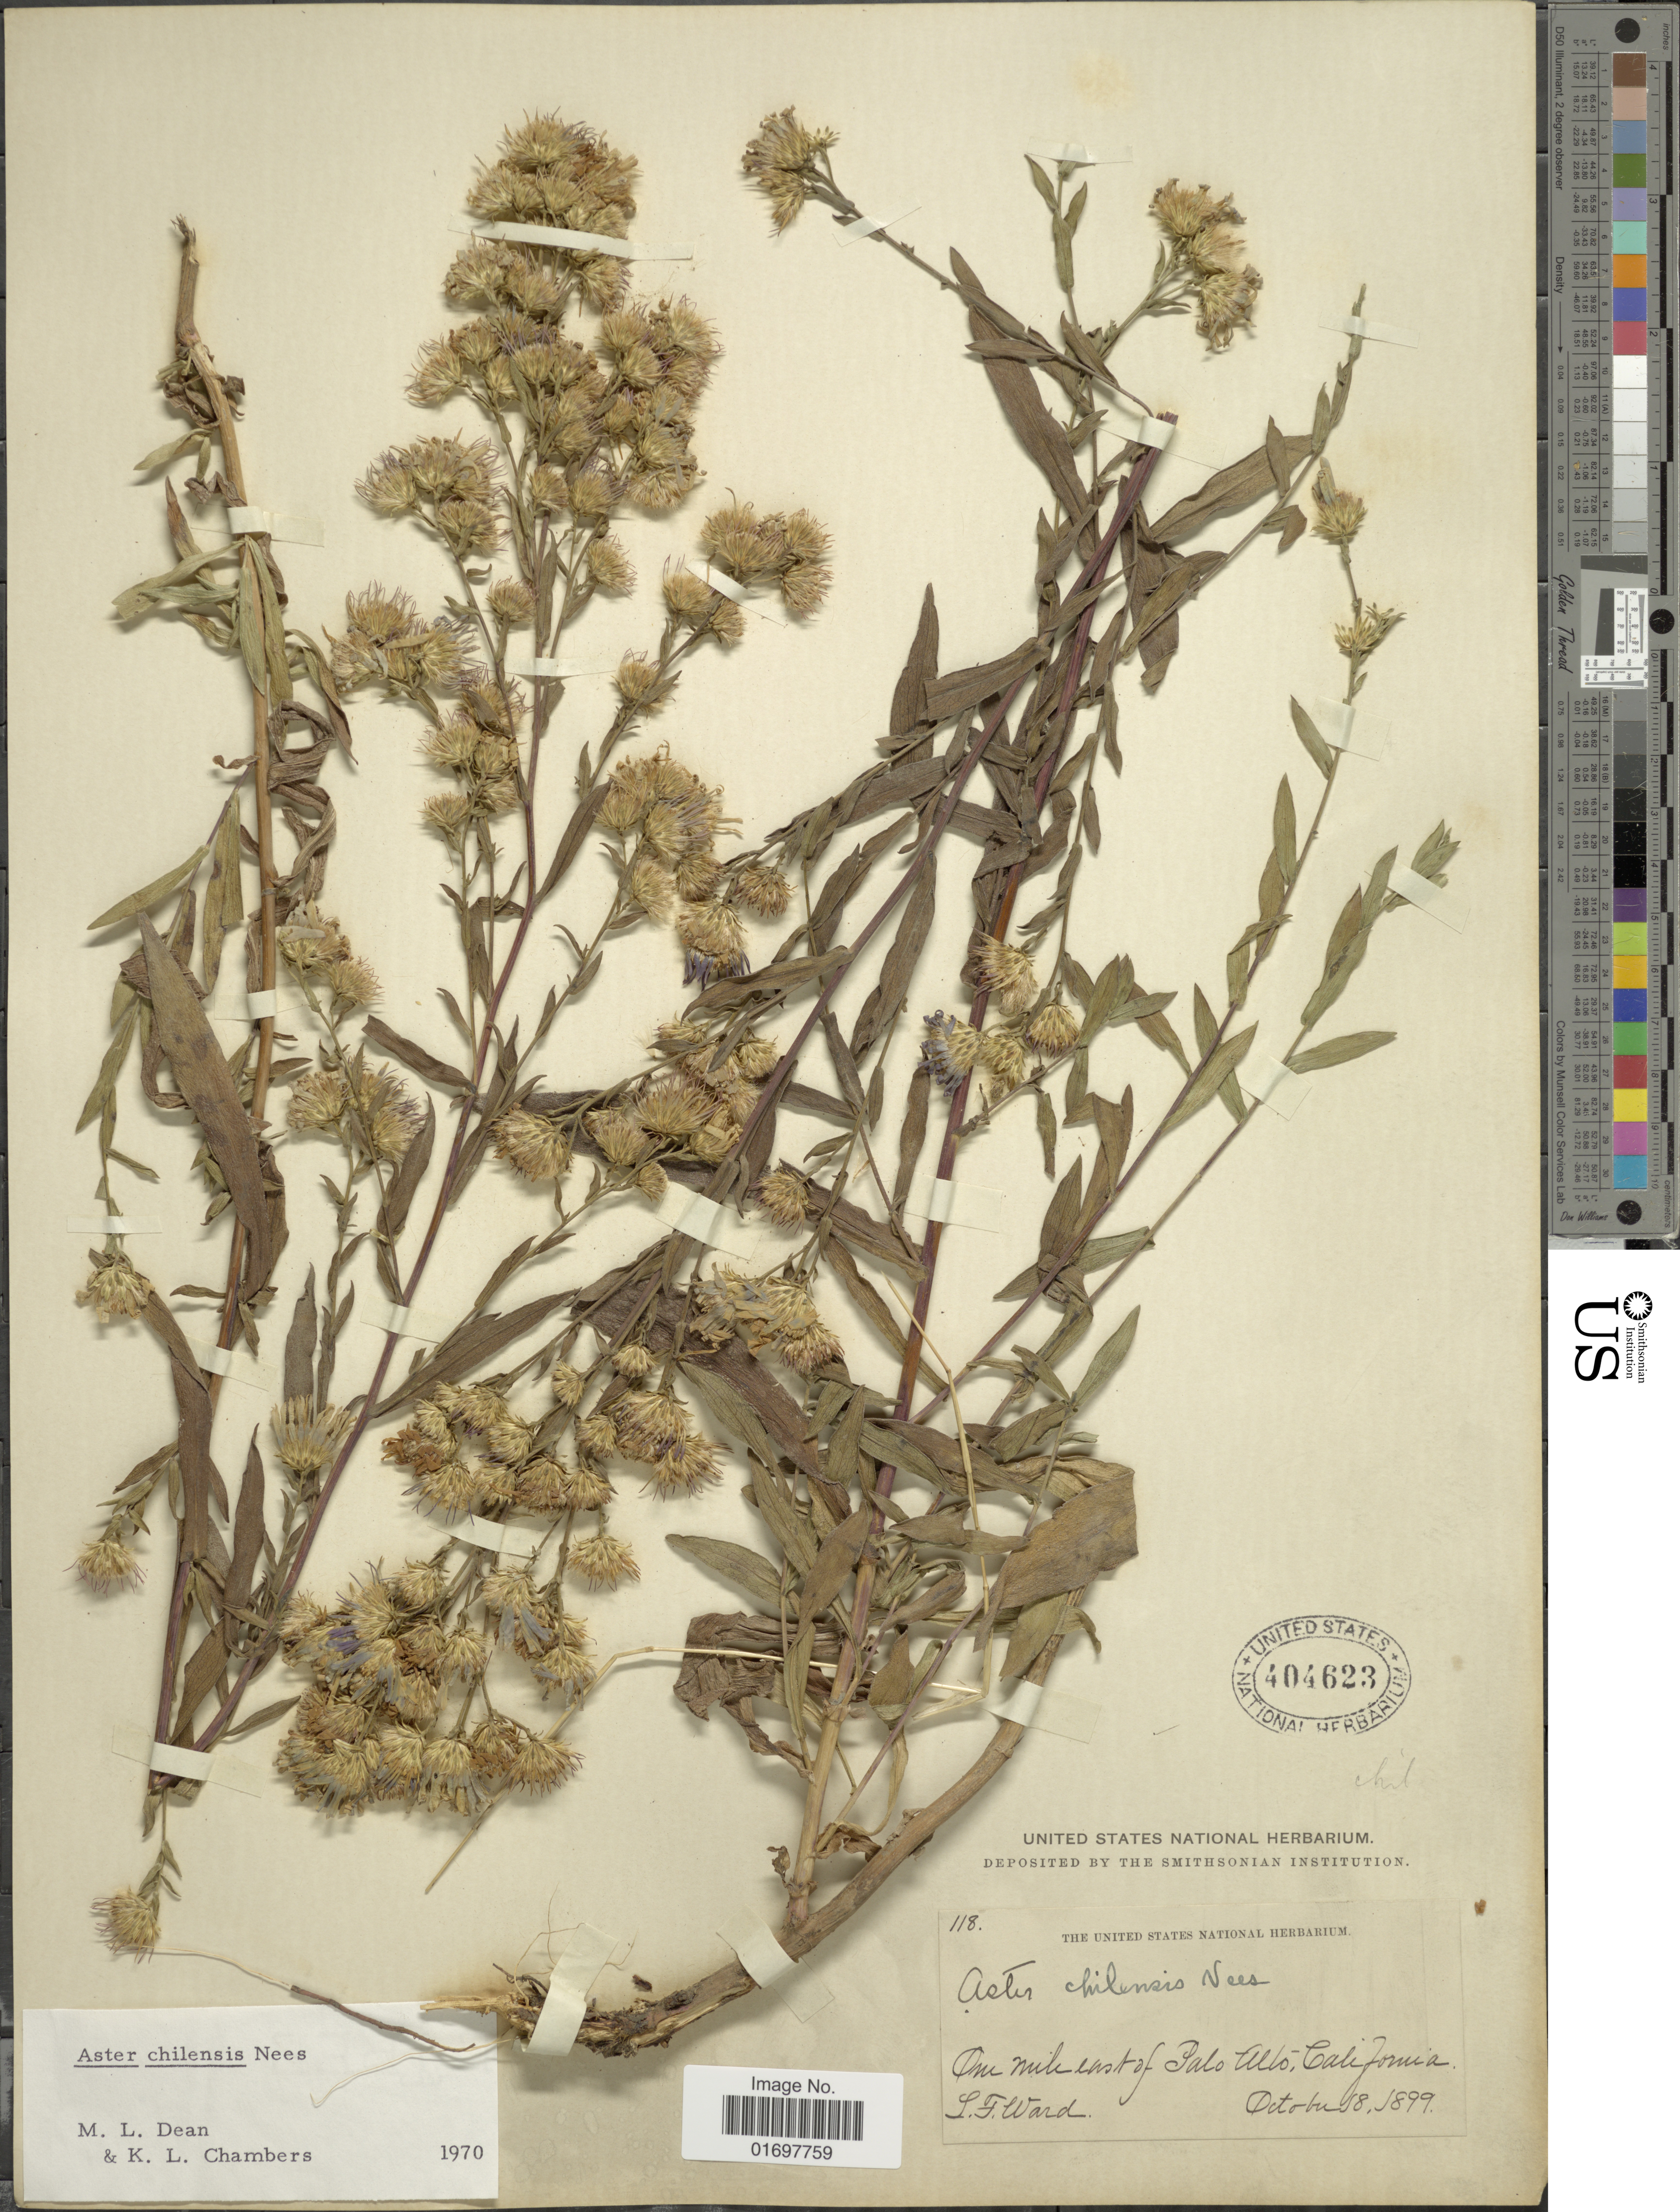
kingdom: Plantae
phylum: Tracheophyta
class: Magnoliopsida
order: Asterales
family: Asteraceae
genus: Symphyotrichum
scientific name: Symphyotrichum chilense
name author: (Nees) G.L. Nesom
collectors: L. Ward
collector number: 118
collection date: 1899-10-08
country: United States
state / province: California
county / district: Santa Clara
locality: One mile east of Palo Alto.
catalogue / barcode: US 404623